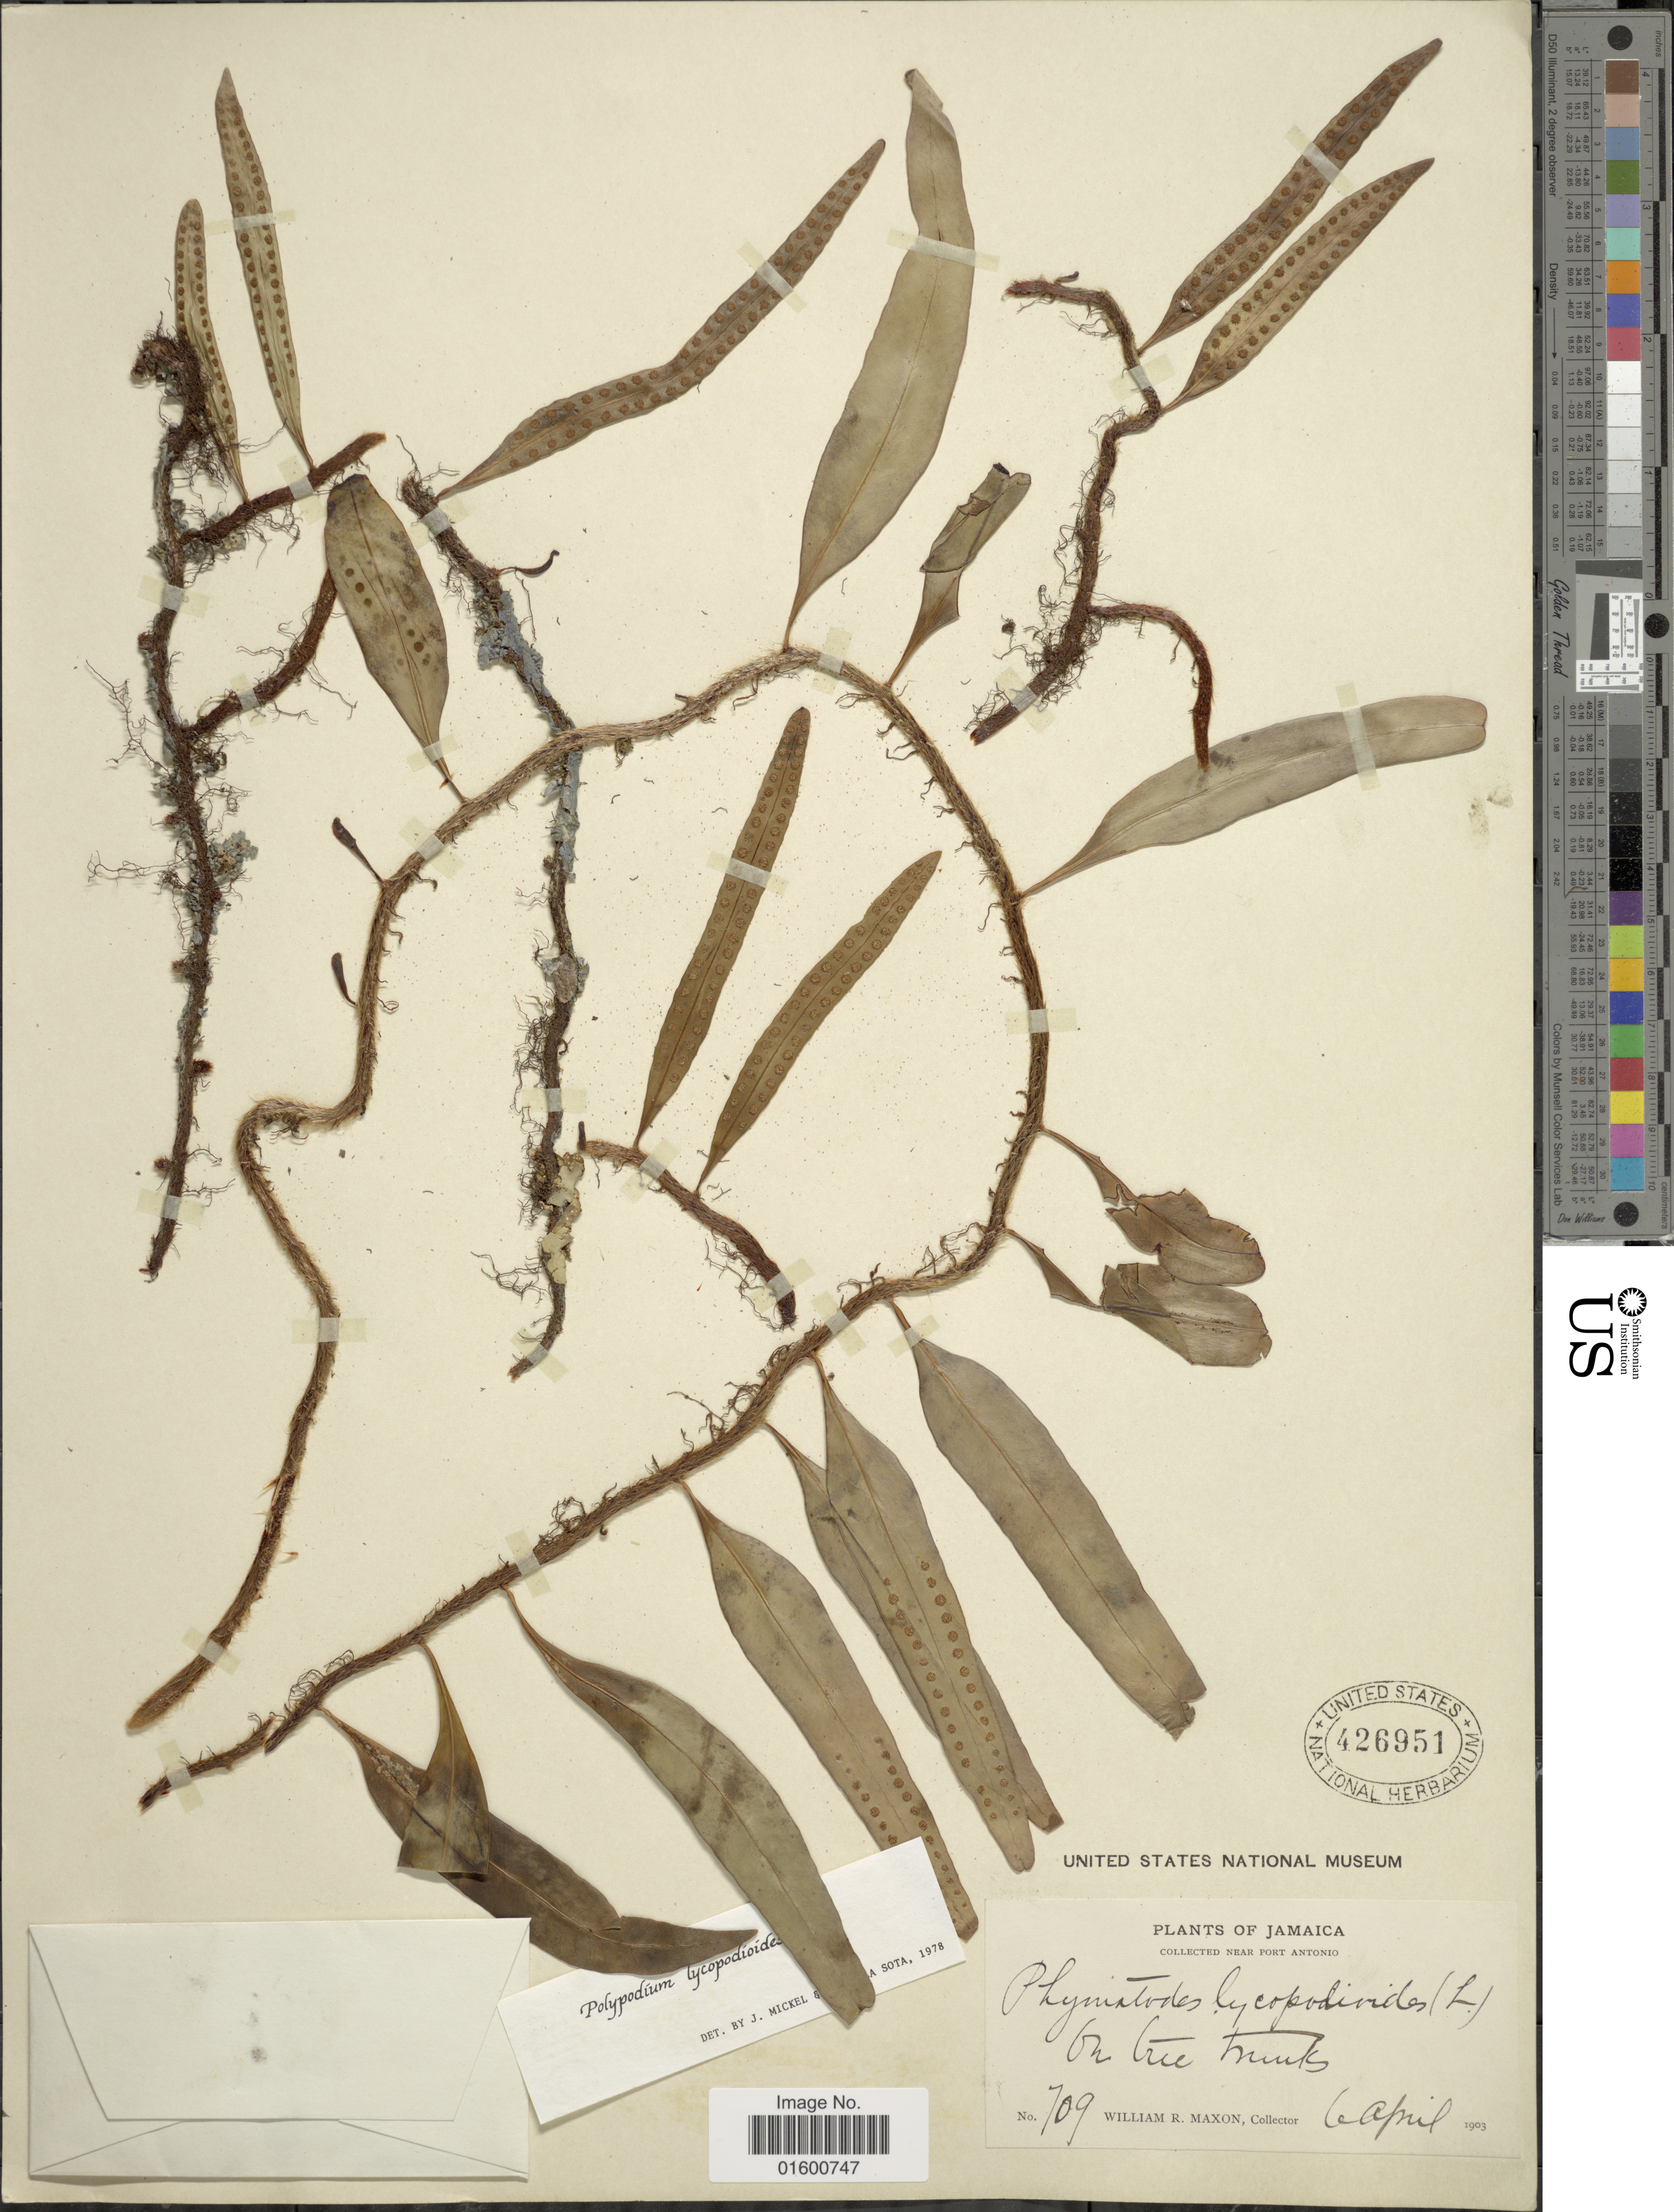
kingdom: Plantae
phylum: Tracheophyta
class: Polypodiopsida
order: Polypodiales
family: Polypodiaceae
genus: Microgramma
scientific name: Microgramma lycopodioides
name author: (L.) Copel.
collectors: W. R. Maxon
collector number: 709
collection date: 1903-04-06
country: Jamaica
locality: Near Port Antonio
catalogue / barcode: US 426951